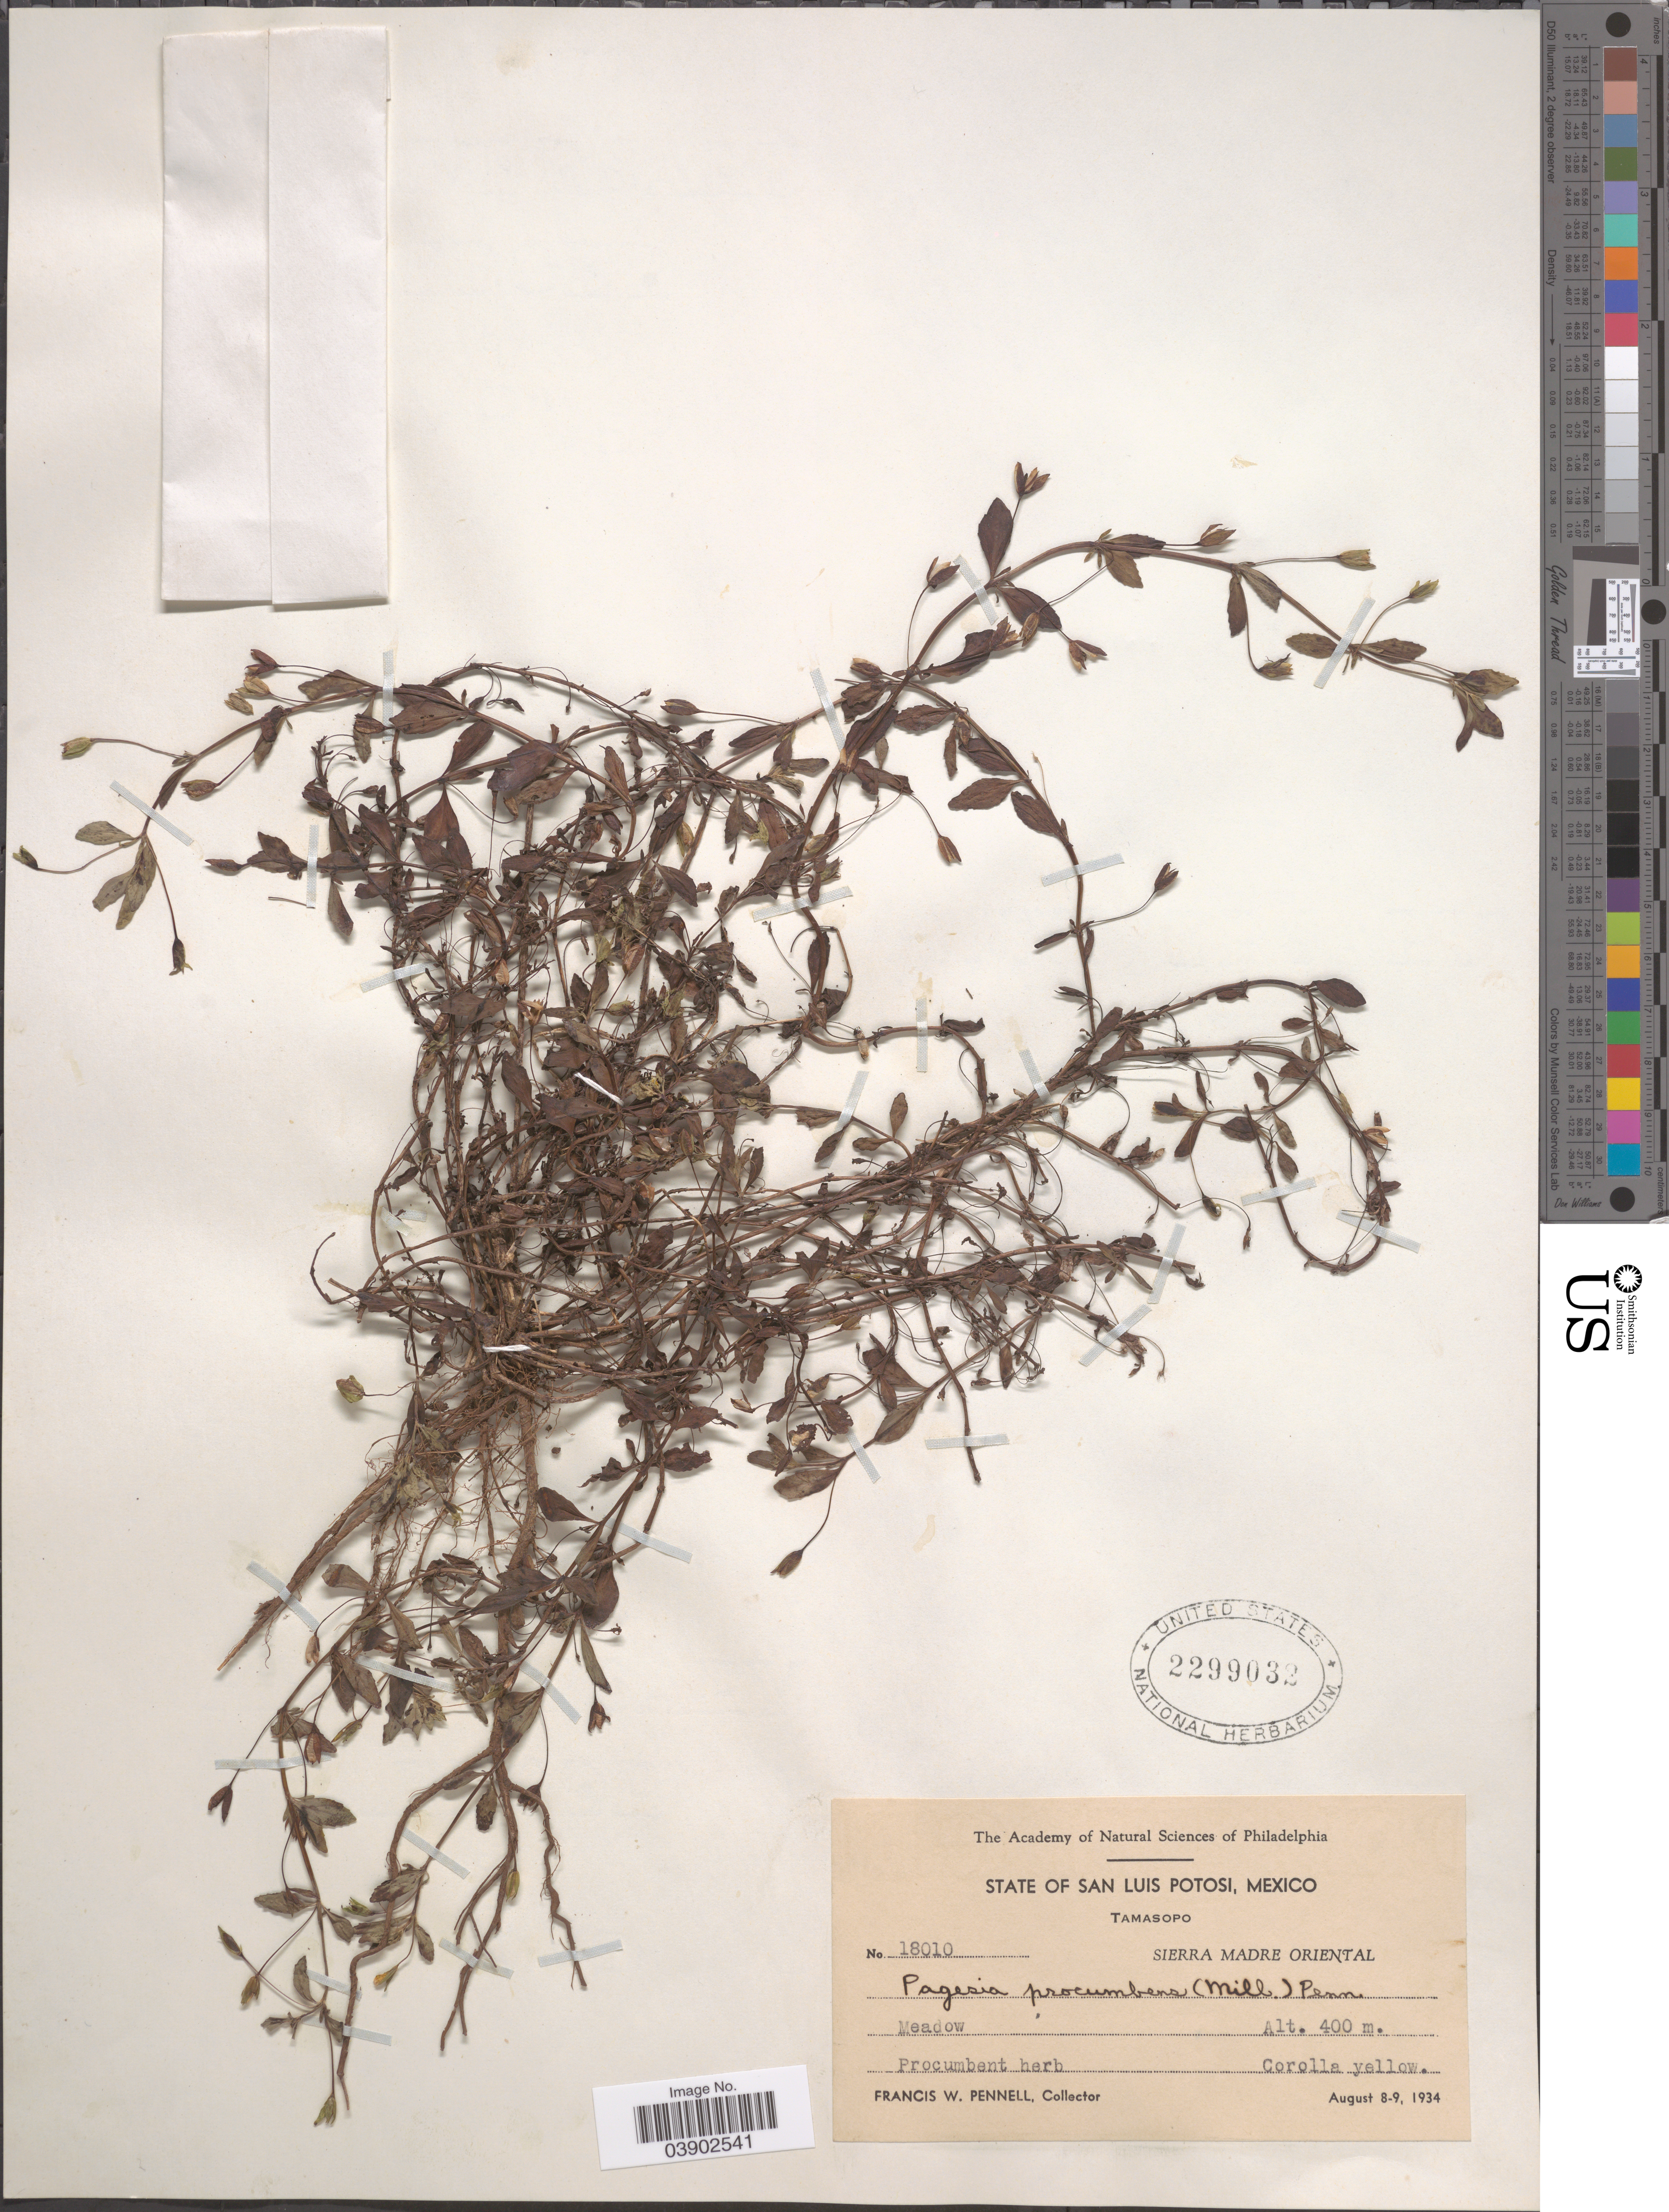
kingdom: Plantae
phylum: Tracheophyta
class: Magnoliopsida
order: Lamiales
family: Plantaginaceae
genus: Mecardonia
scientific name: Mecardonia procumbens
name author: (Mill.) Small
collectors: F. W. Pennell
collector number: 18010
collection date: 1934-08-08/1934-08-09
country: Mexico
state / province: San Luis Potosí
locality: Tamasopo. Sierra Madre Oriental.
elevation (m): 400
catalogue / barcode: US 2299032